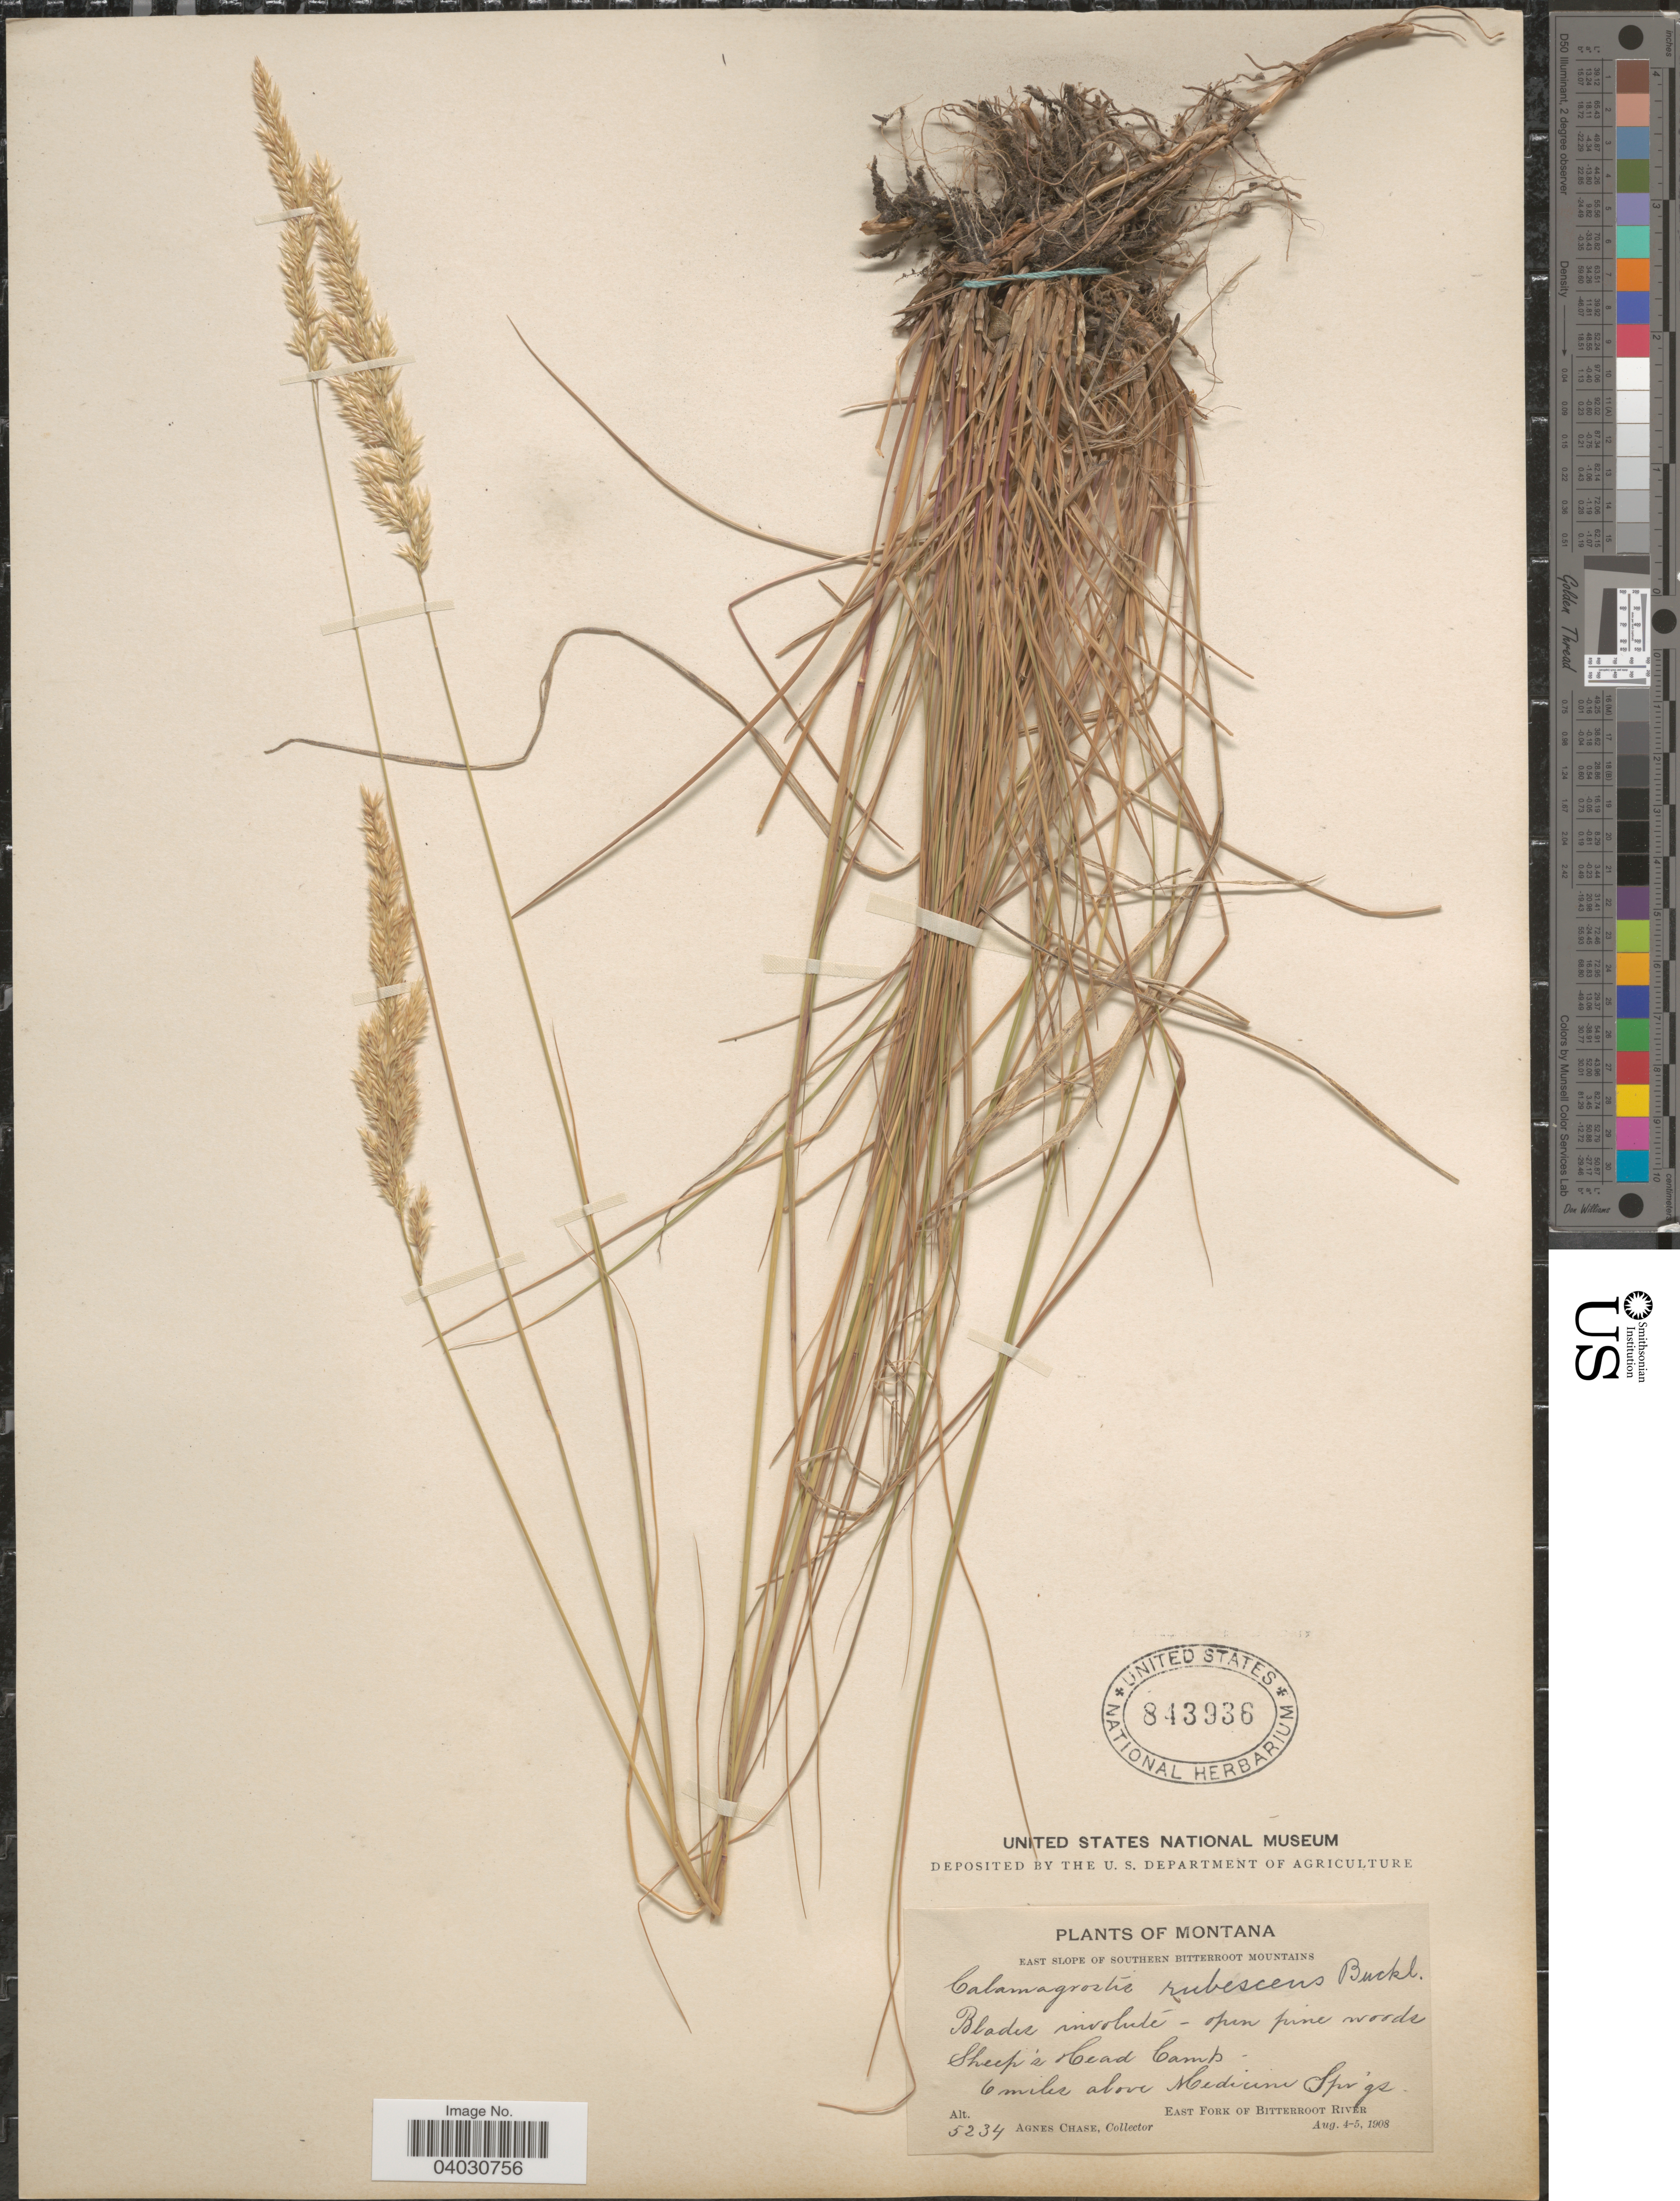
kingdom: Plantae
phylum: Tracheophyta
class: Liliopsida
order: Poales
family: Poaceae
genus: Calamagrostis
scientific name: Calamagrostis rubescens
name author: Buckley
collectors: A. Chase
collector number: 5234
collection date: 1908-08-04/1908-08-05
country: United States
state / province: Montana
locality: East slope of Southern Bitterroot Mountains. Sheep's Head Camp - 6 miles above Medicine Spr'gs. East Fork of Bitterroot River.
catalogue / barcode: US 843936